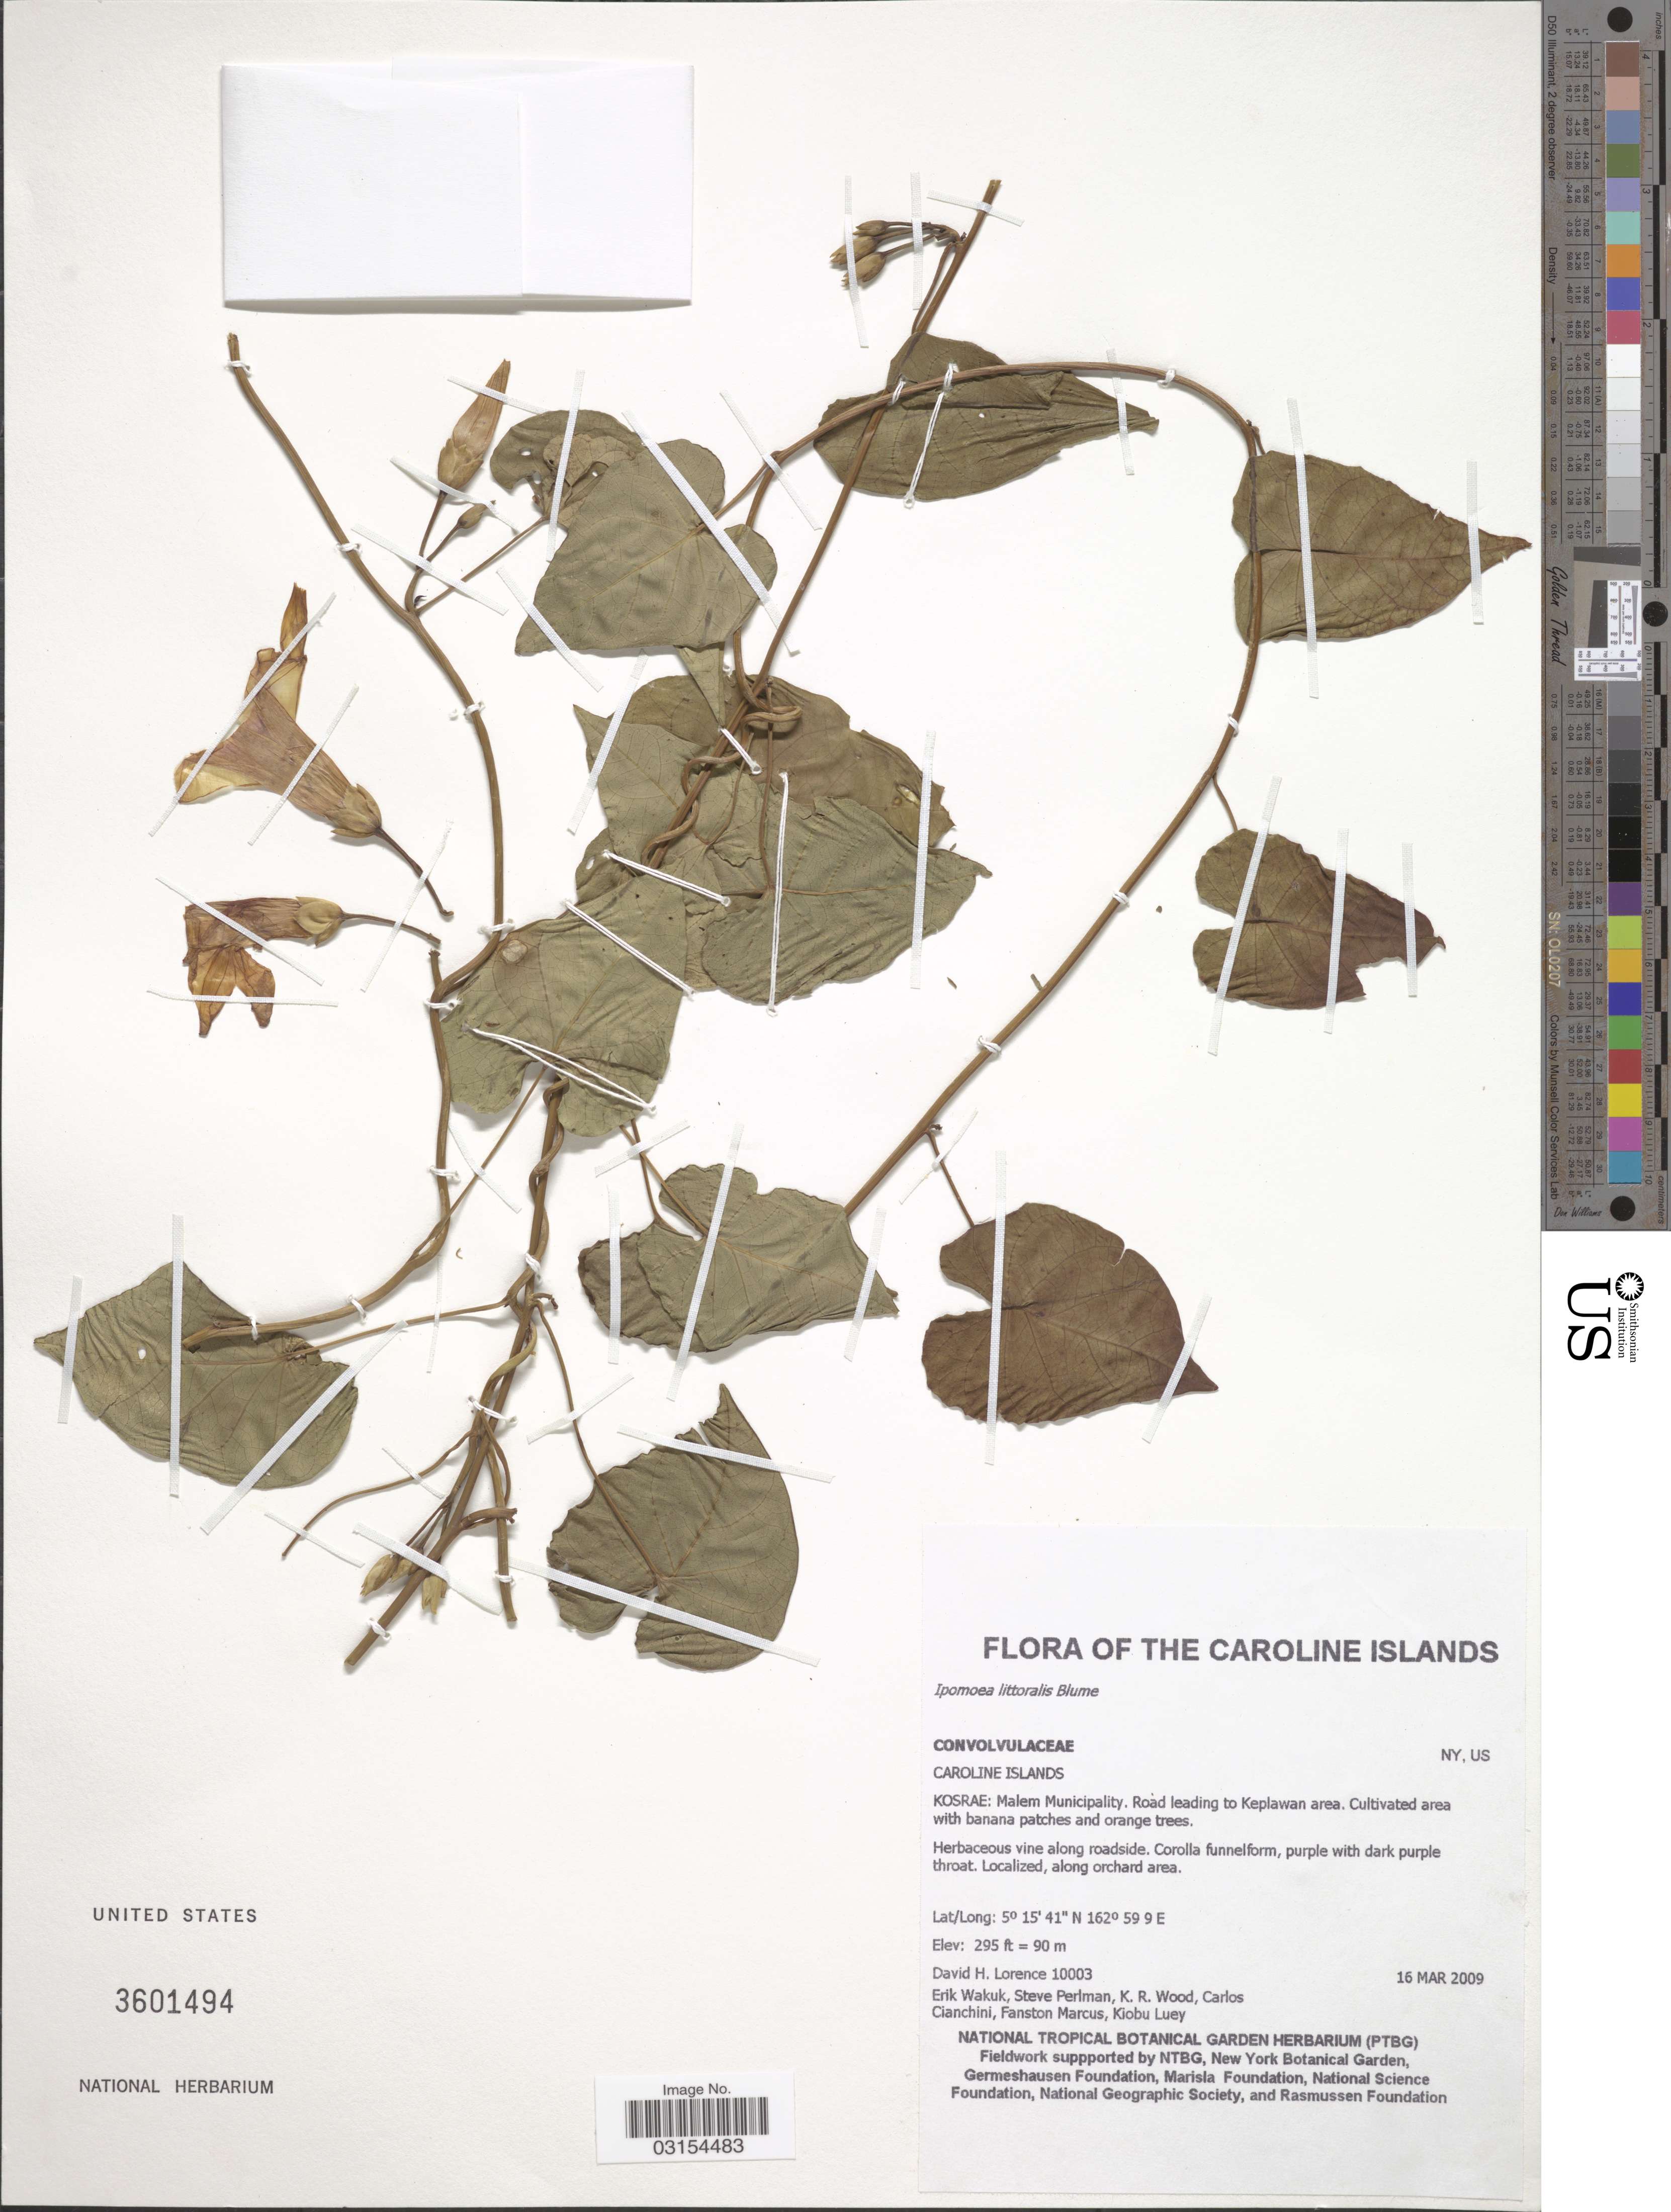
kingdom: Plantae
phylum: Tracheophyta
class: Magnoliopsida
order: Solanales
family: Convolvulaceae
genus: Ipomoea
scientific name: Ipomoea littoralis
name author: Blume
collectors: D. Lorence, E. Wakuk, S. Perlman, K. R. Wood & et al.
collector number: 10003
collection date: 2009-03-16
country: Micronesia, Federated States of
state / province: Kosrae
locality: Caroline Islands. Kosrae: Malem Municipality. Road leading to Keplawan area.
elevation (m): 90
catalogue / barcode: US 3601494